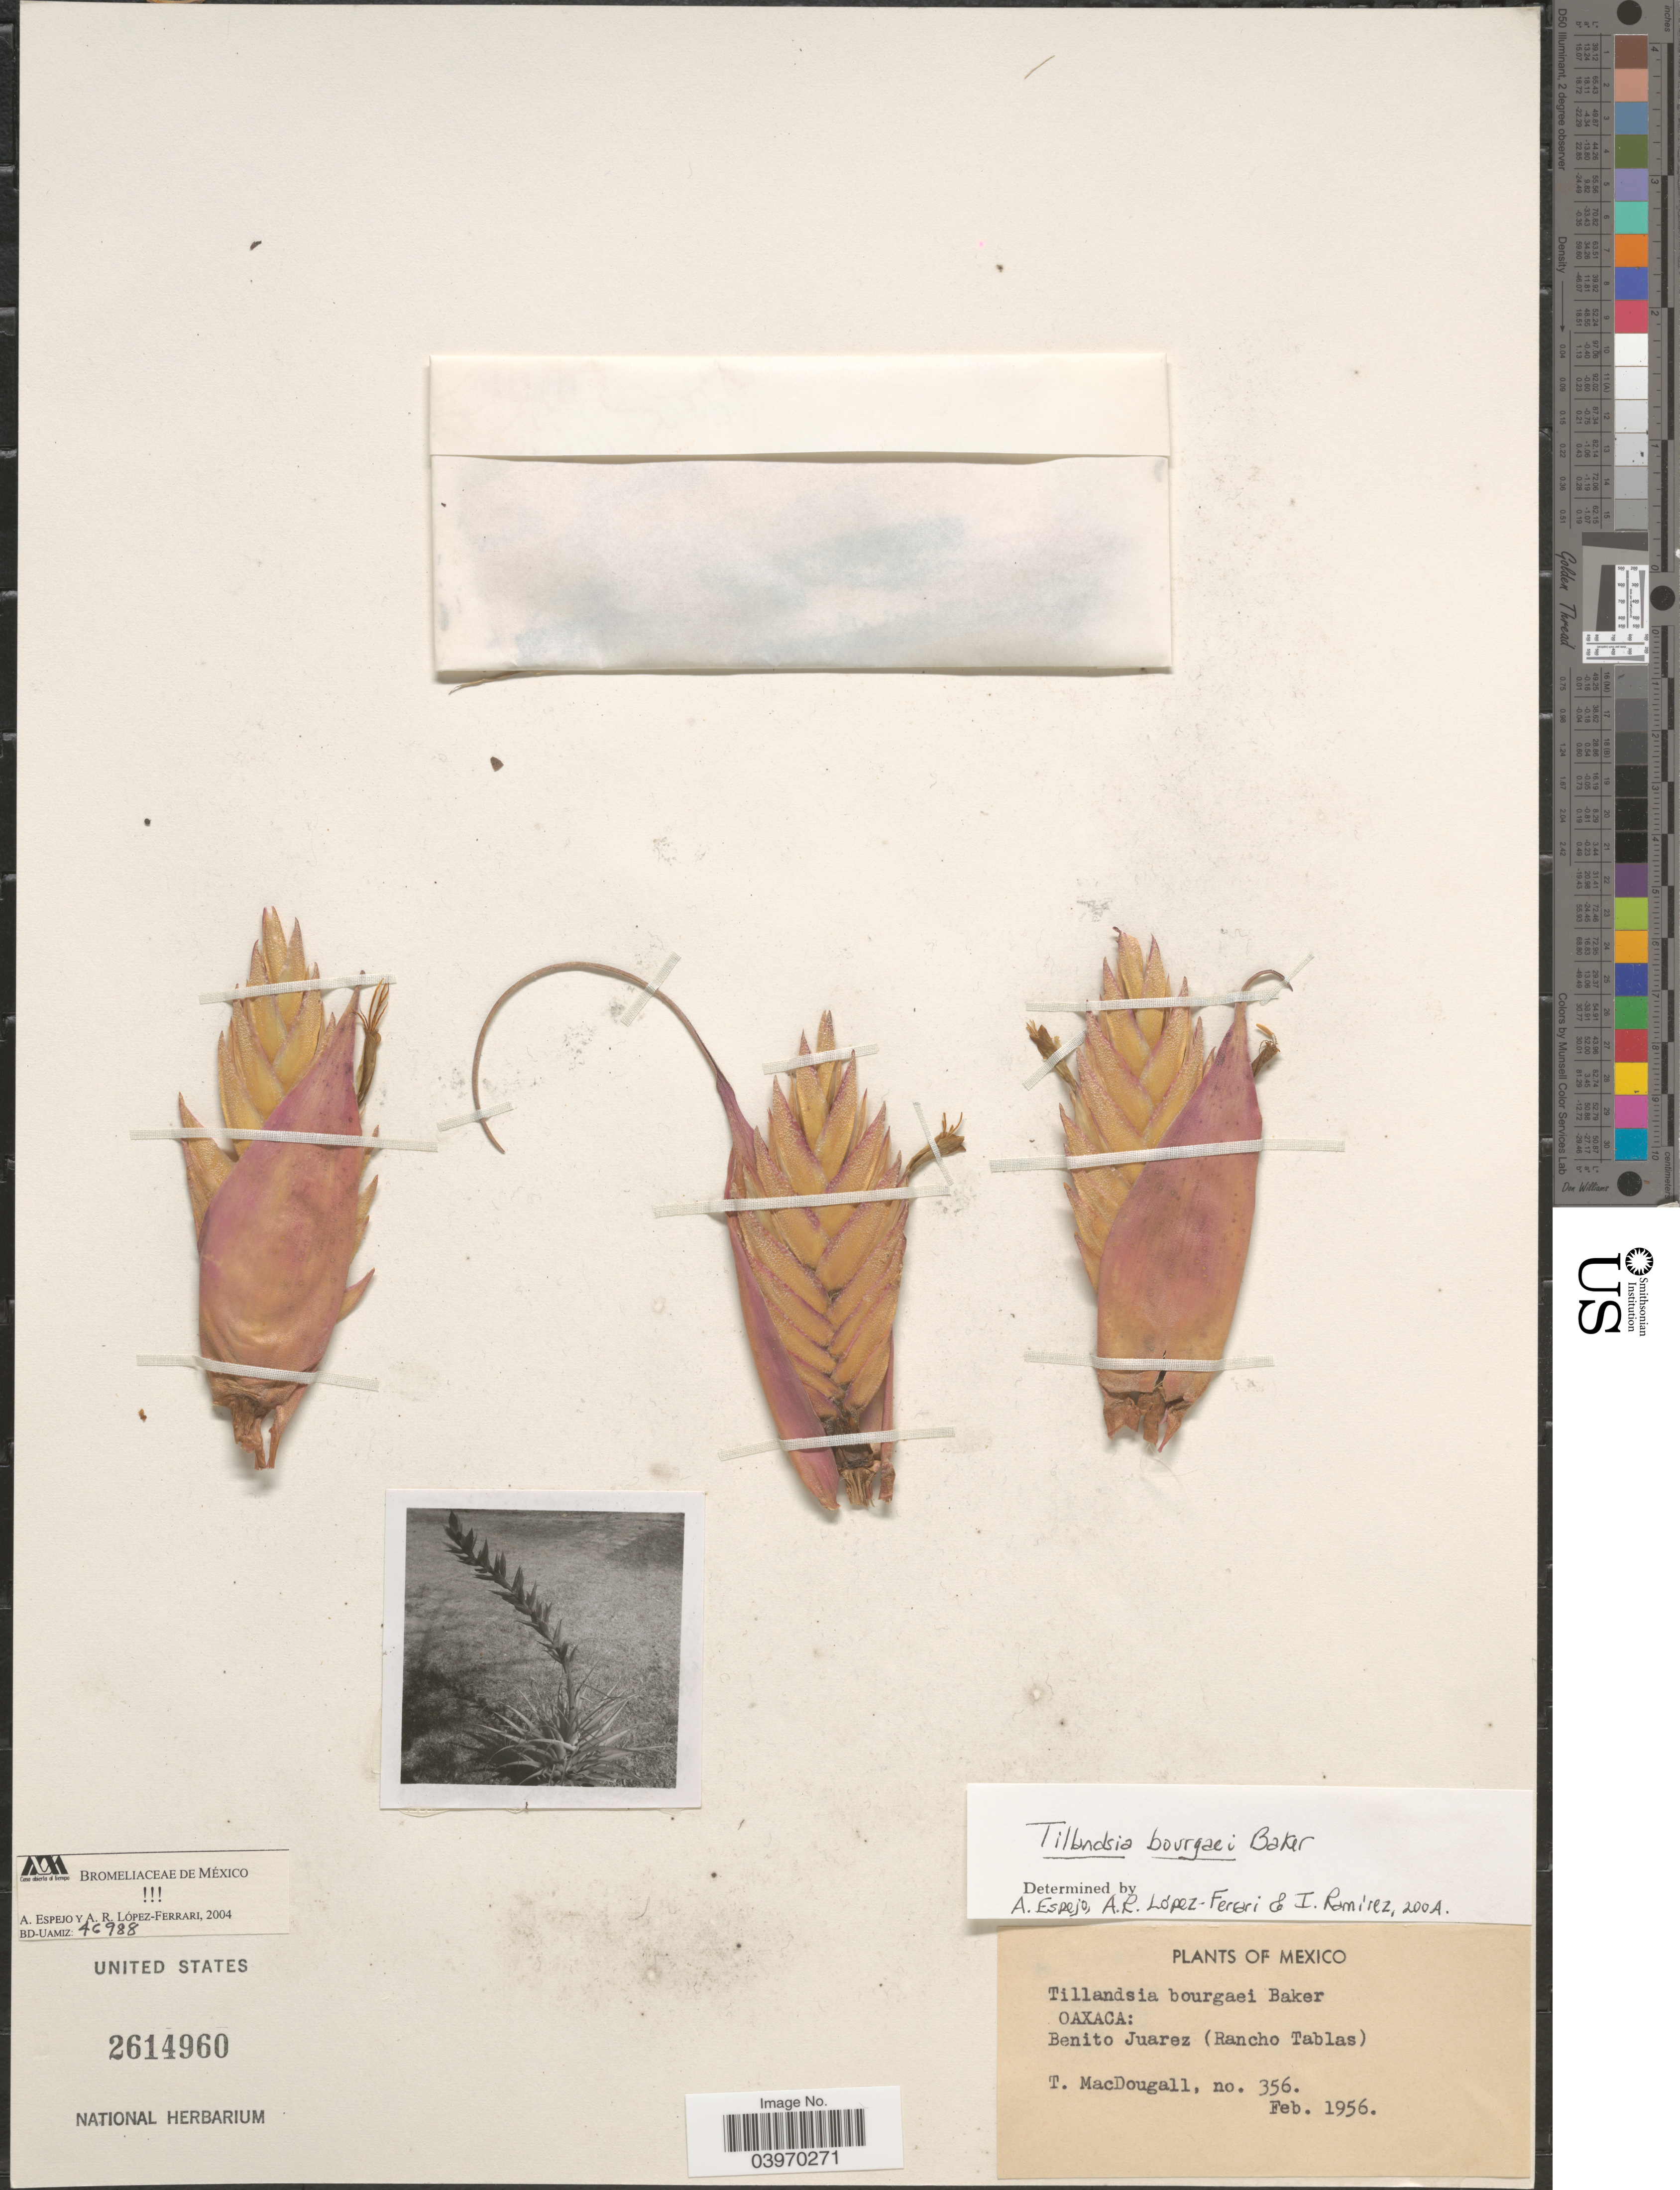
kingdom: Plantae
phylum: Tracheophyta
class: Liliopsida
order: Poales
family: Bromeliaceae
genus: Tillandsia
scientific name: Tillandsia bourgaei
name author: Baker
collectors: T. B. MacDougall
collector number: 356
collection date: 1956-02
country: Mexico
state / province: Oaxaca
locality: Benito Juárez (Rancho Tablas).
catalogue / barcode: US 2614960